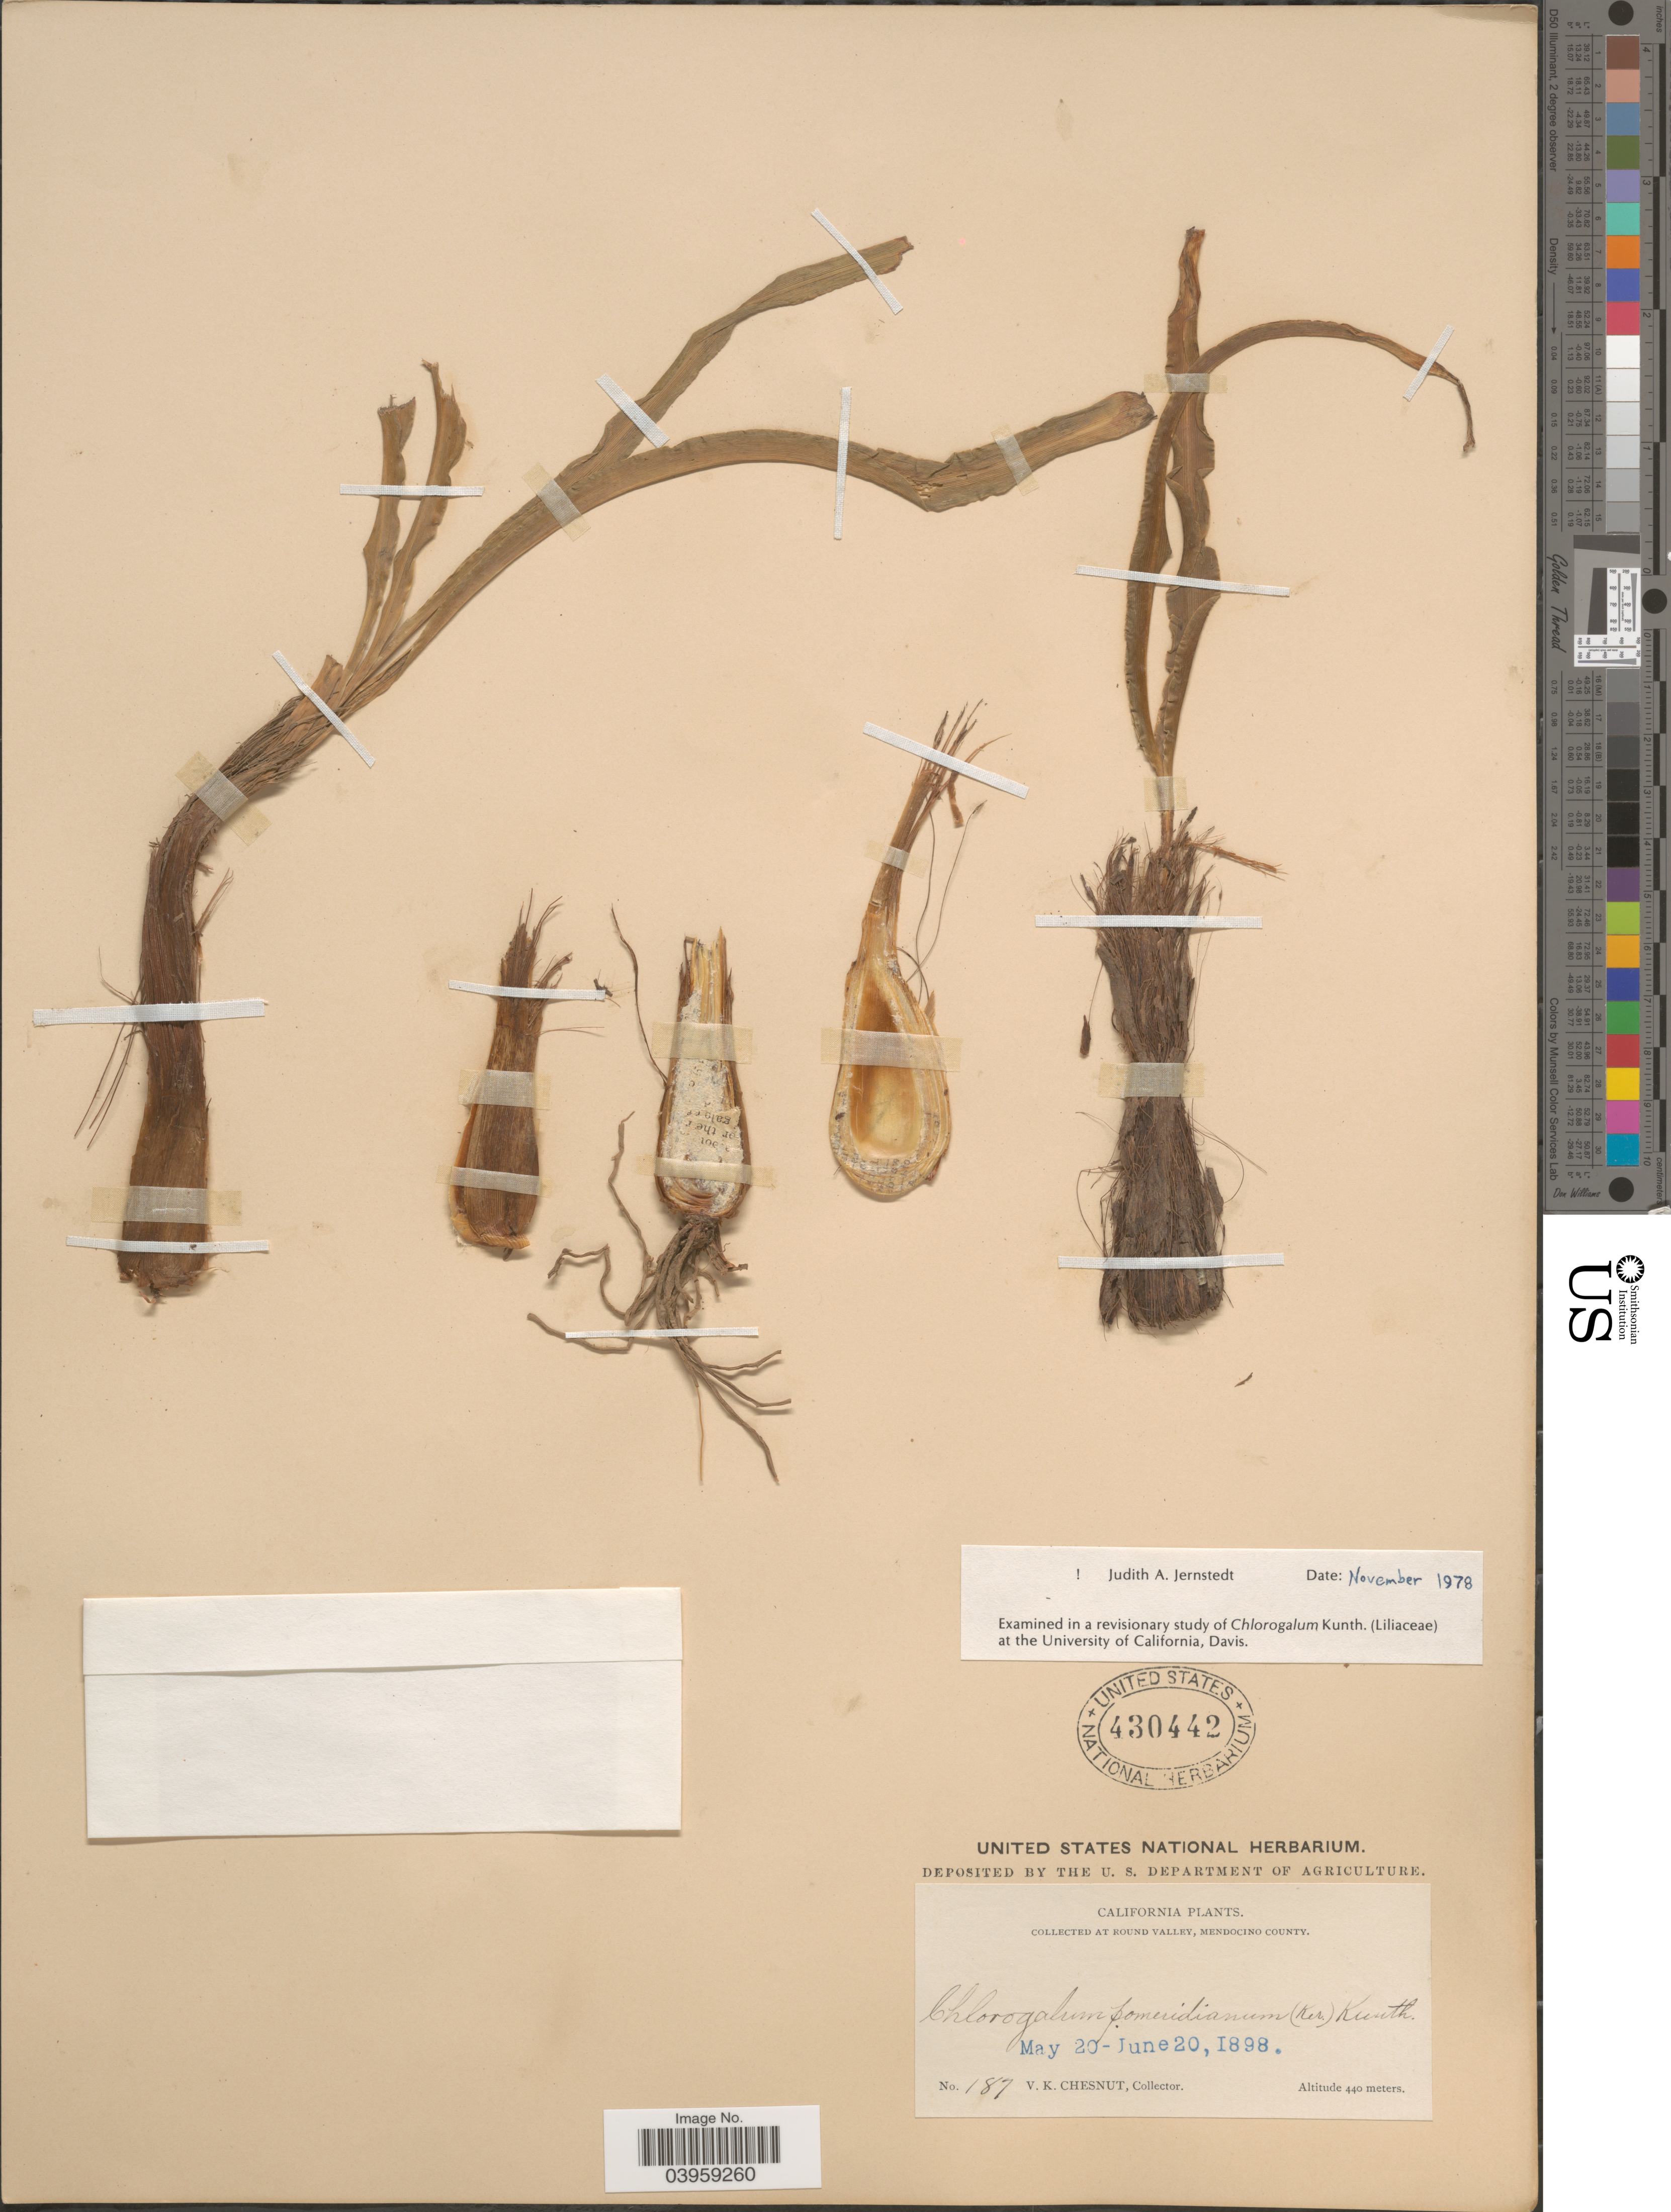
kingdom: Plantae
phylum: Tracheophyta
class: Liliopsida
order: Asparagales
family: Asparagaceae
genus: Chlorogalum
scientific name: Chlorogalum pomeridianum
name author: (DC.) Kunth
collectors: V. Chesnut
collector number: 187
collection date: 1898-05-20/1898-06-20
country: United States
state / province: California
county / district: Mendocino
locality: At Round Valley, Mendocino County.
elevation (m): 440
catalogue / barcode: US 430442